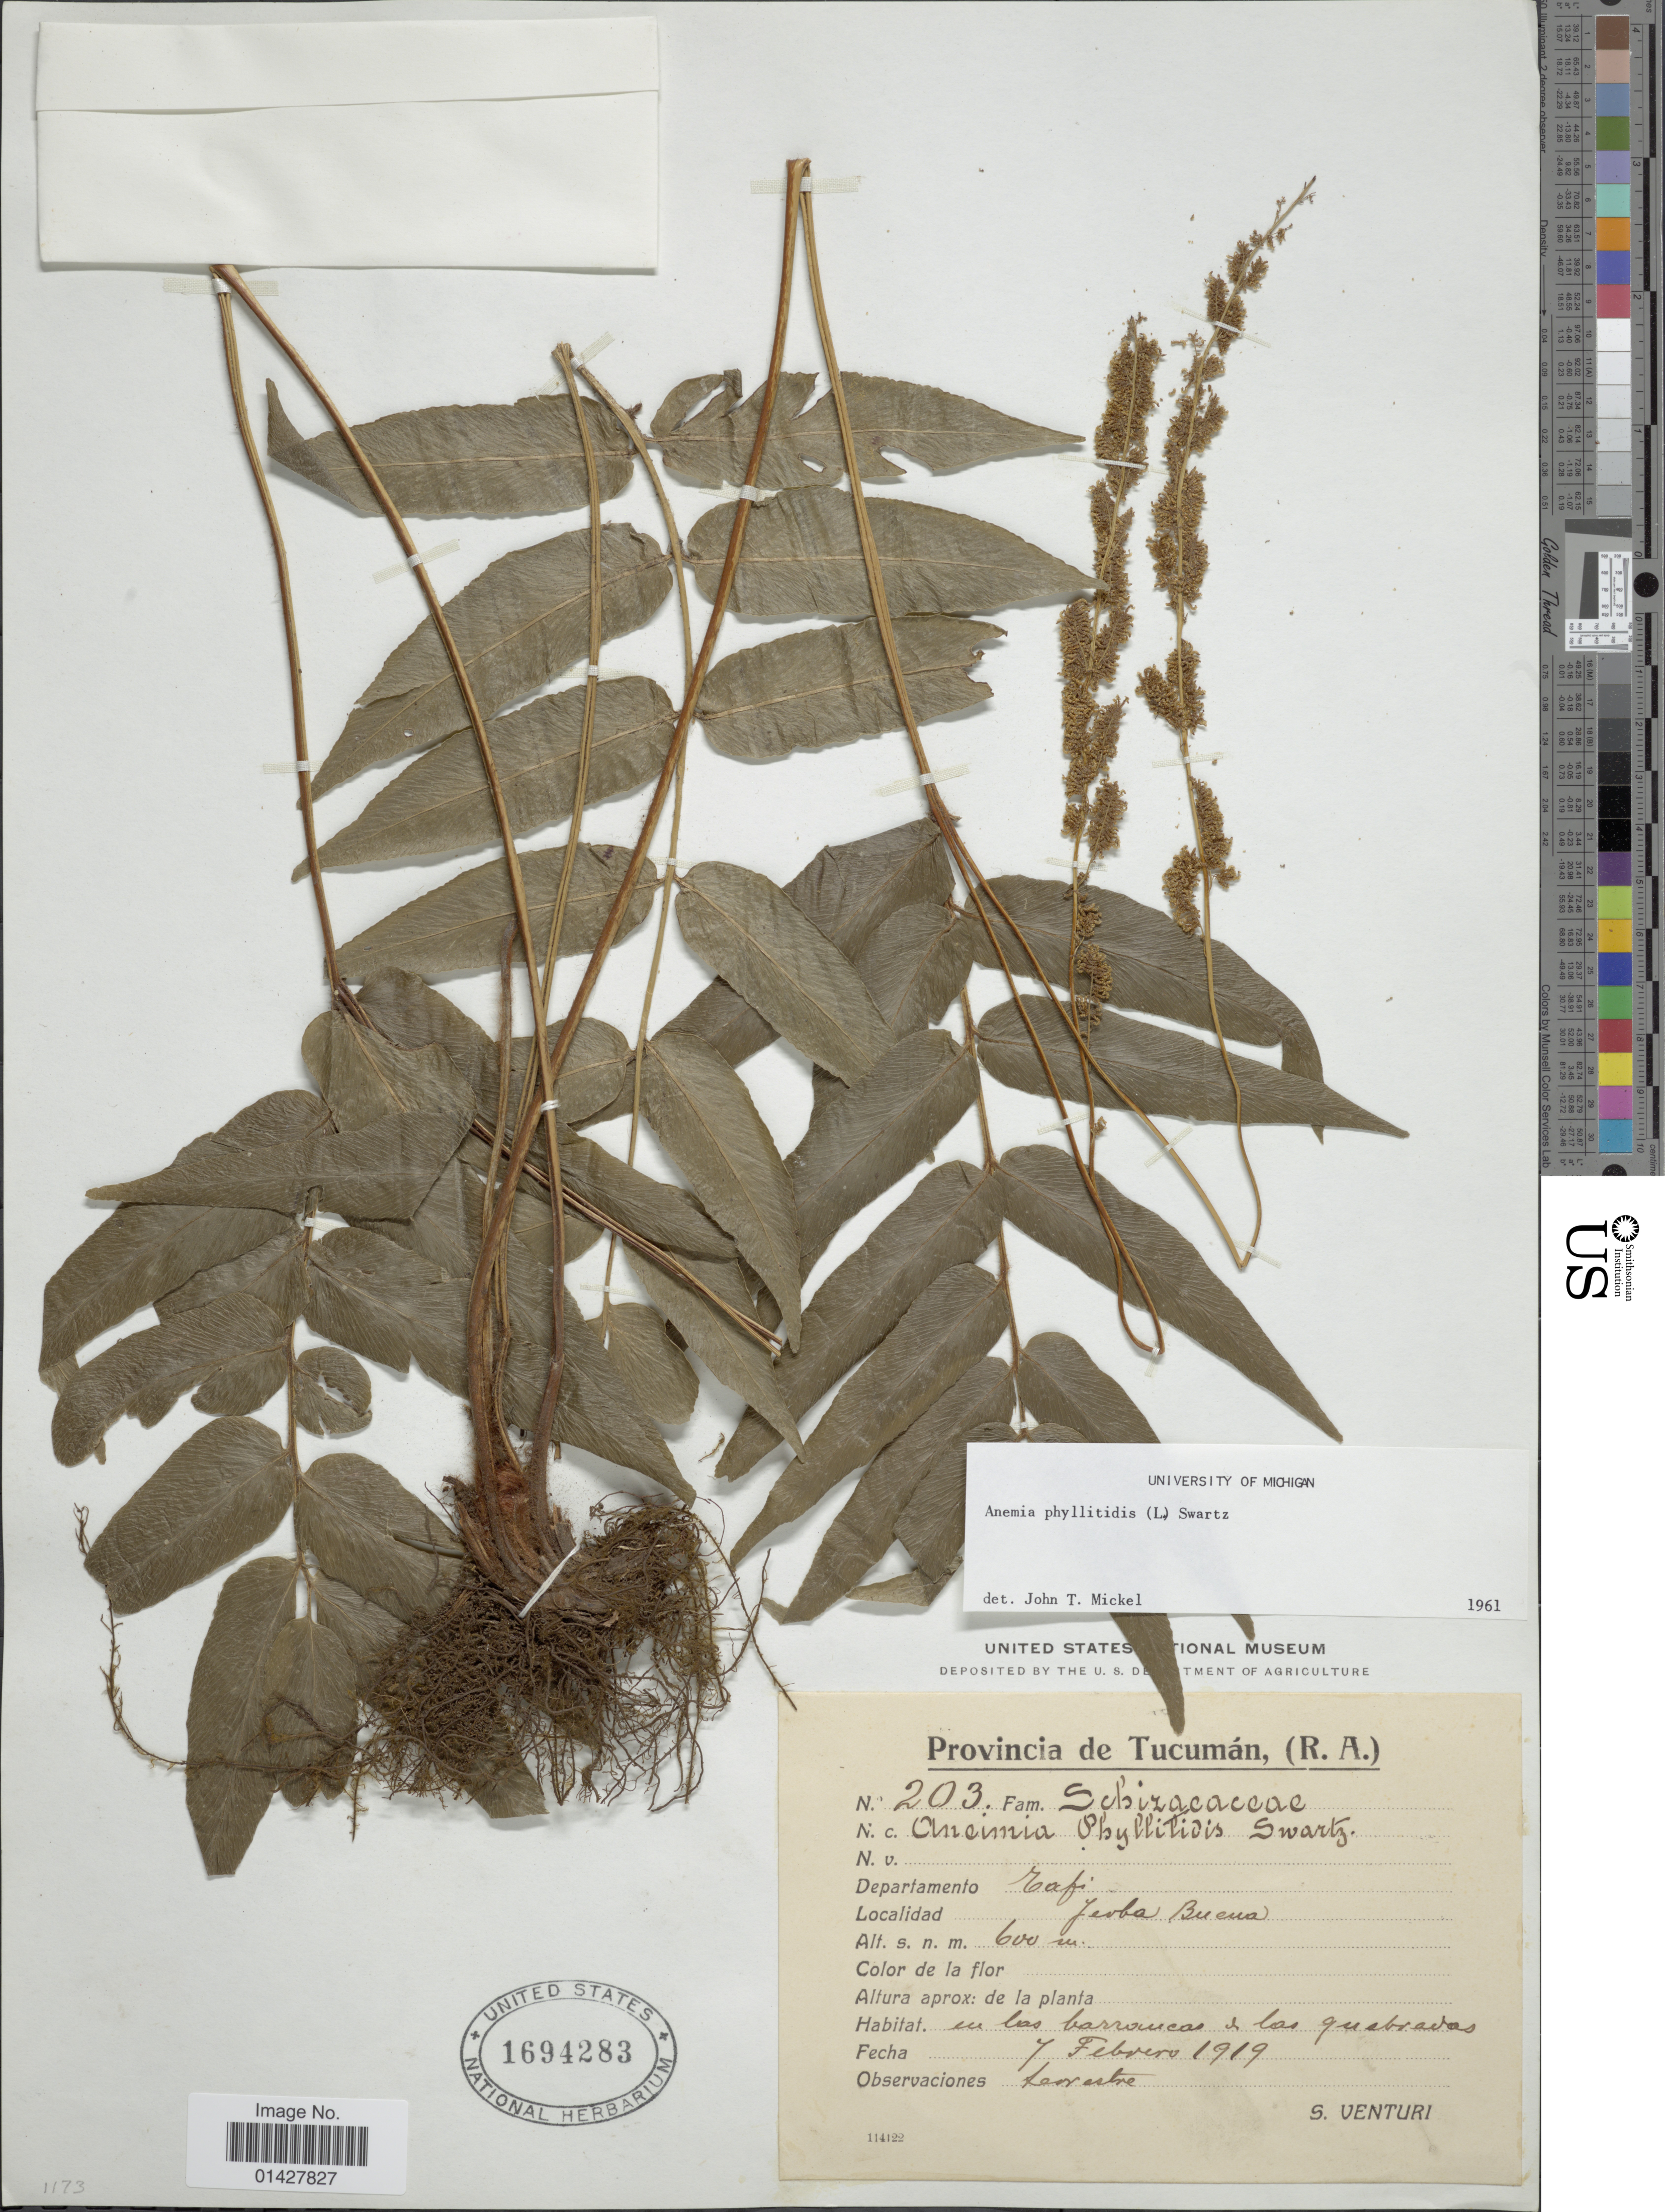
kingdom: Plantae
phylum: Tracheophyta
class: Polypodiopsida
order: Schizaeales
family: Anemiaceae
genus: Anemia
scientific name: Anemia phyllitidis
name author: (L.) Sw.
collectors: S. Venturi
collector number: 203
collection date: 1919-02-07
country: Argentina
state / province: Tucuman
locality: (R.A.) Departamento Tafi, Yerba Buena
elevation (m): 600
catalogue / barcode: US 1694283